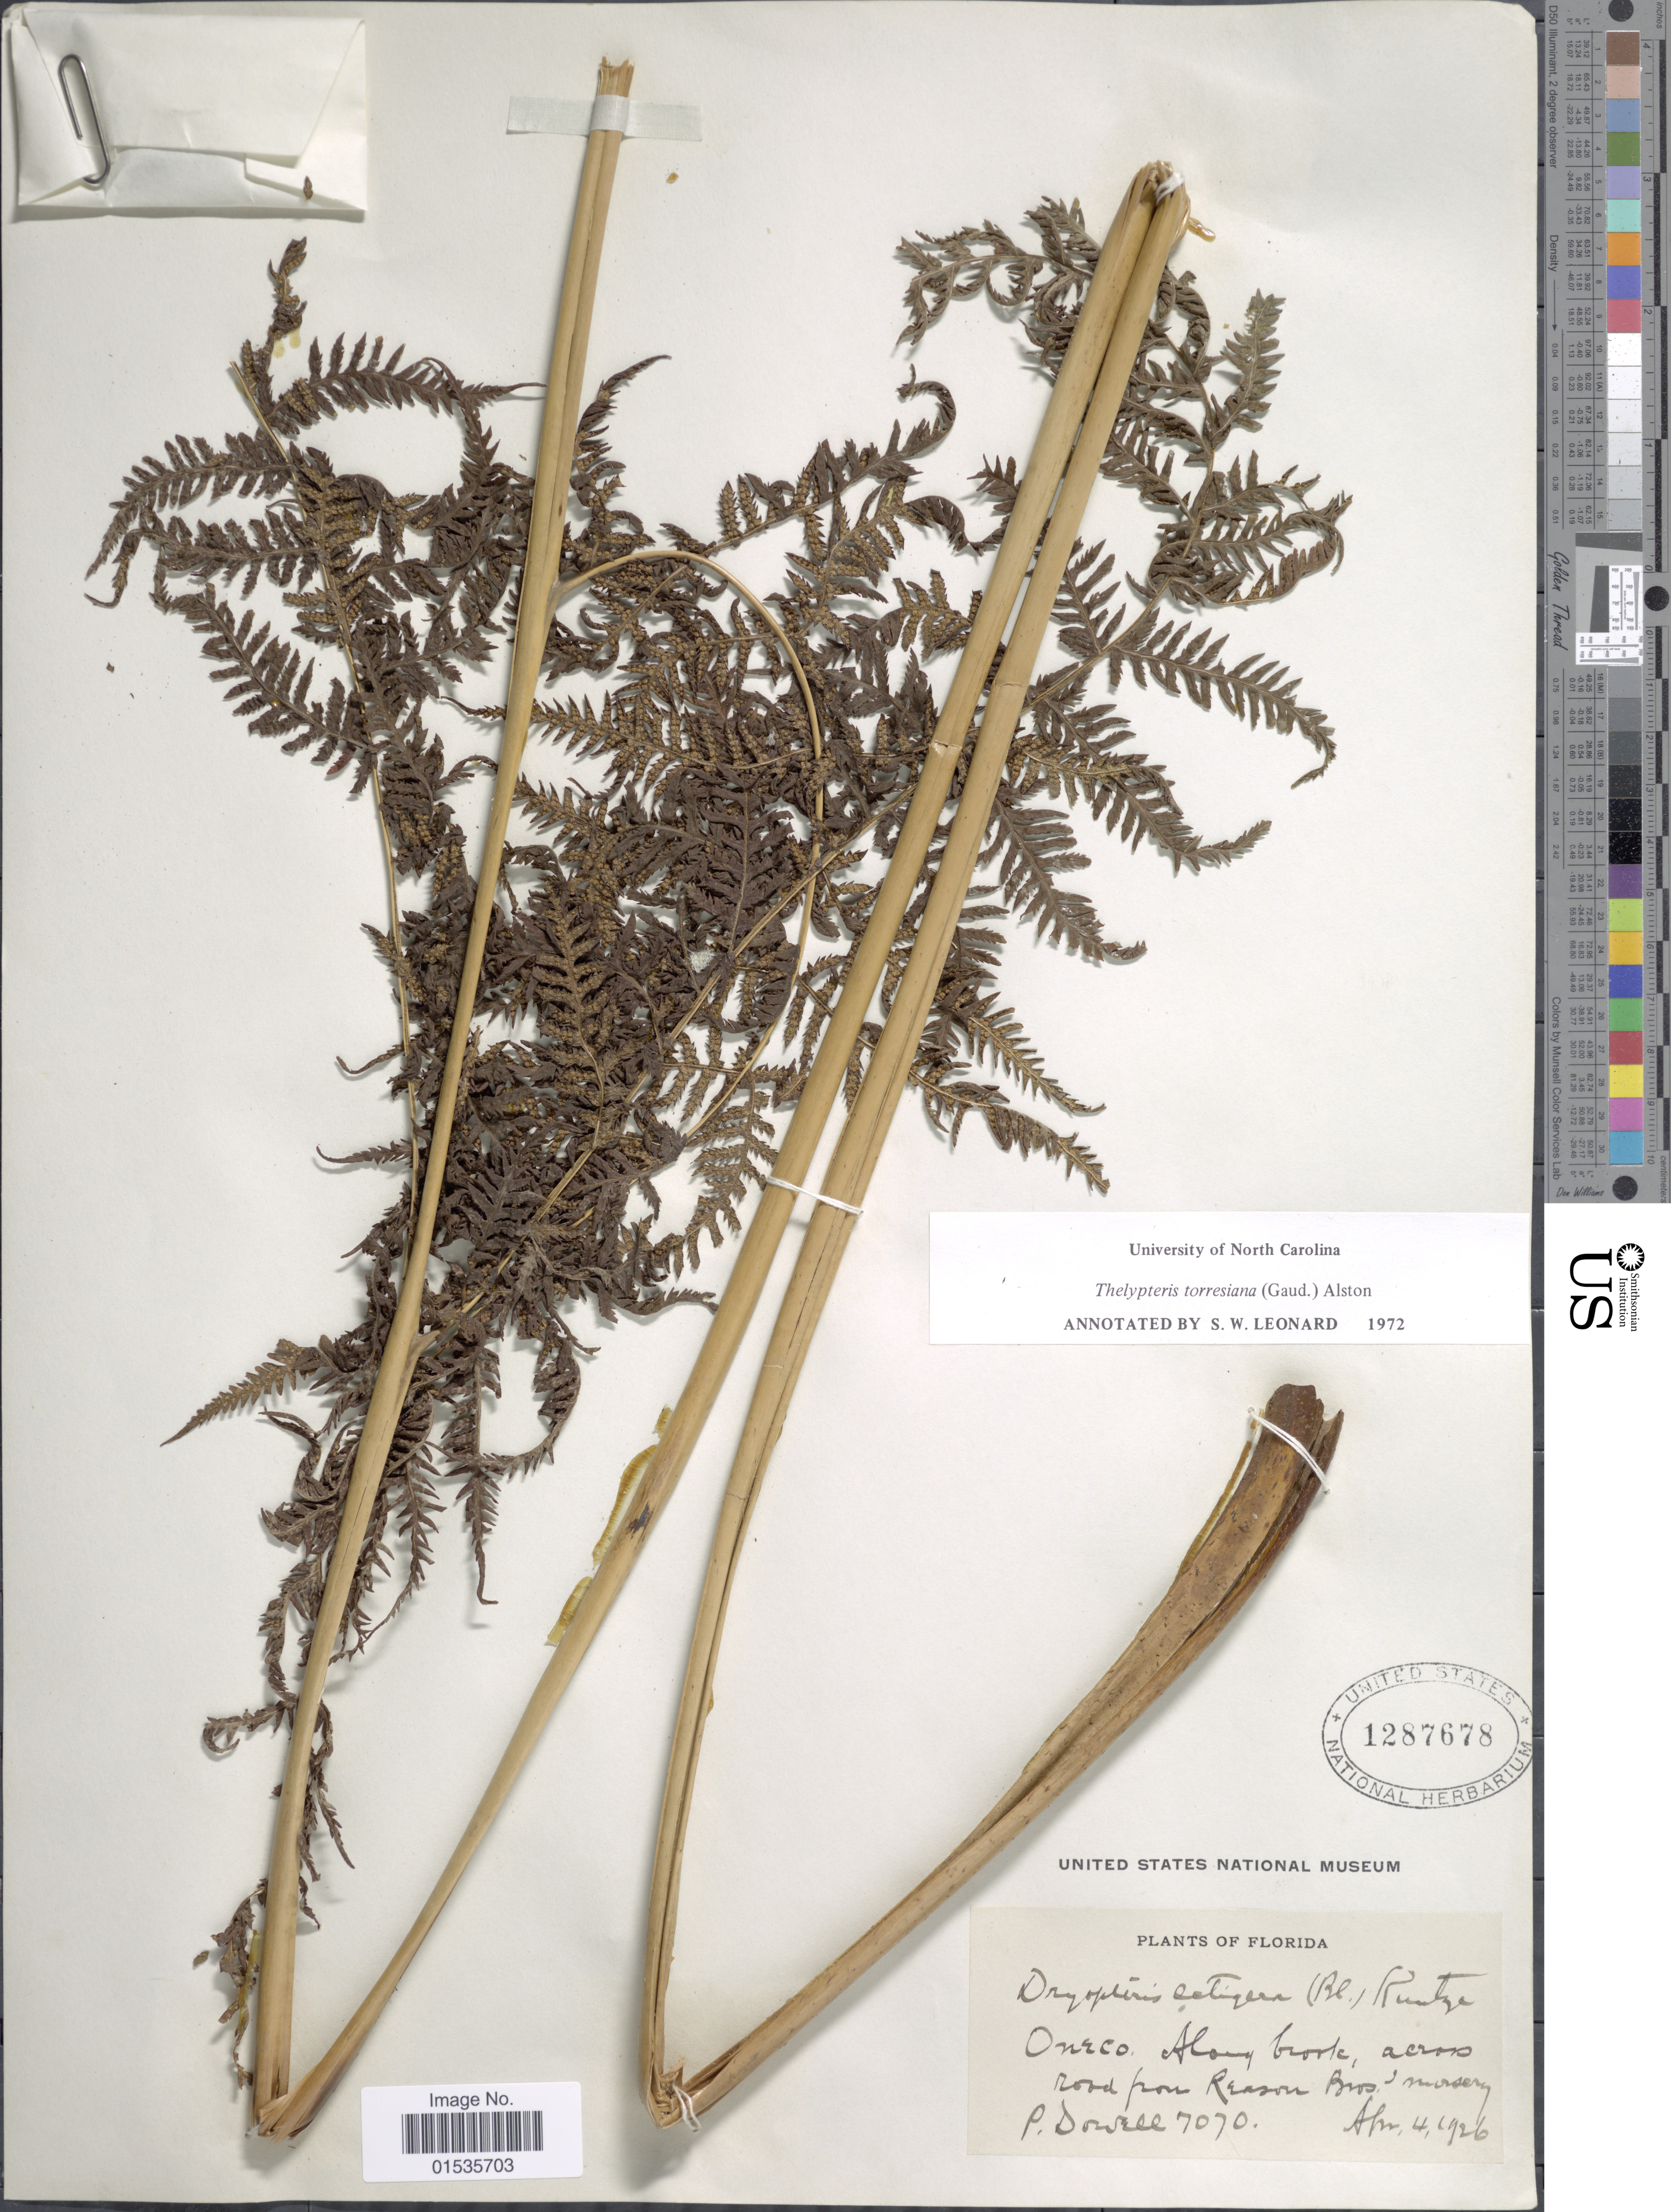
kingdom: Plantae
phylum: Tracheophyta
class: Polypodiopsida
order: Polypodiales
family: Thelypteridaceae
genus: Macrothelypteris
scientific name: Macrothelypteris torresiana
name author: (Gaudich.) Ching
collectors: P. Dowell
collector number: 7070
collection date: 1926-04-04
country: United States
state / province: Florida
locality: Florida, Oneco, Along brook, across road from Reason Bros Nursery.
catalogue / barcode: US 1287678